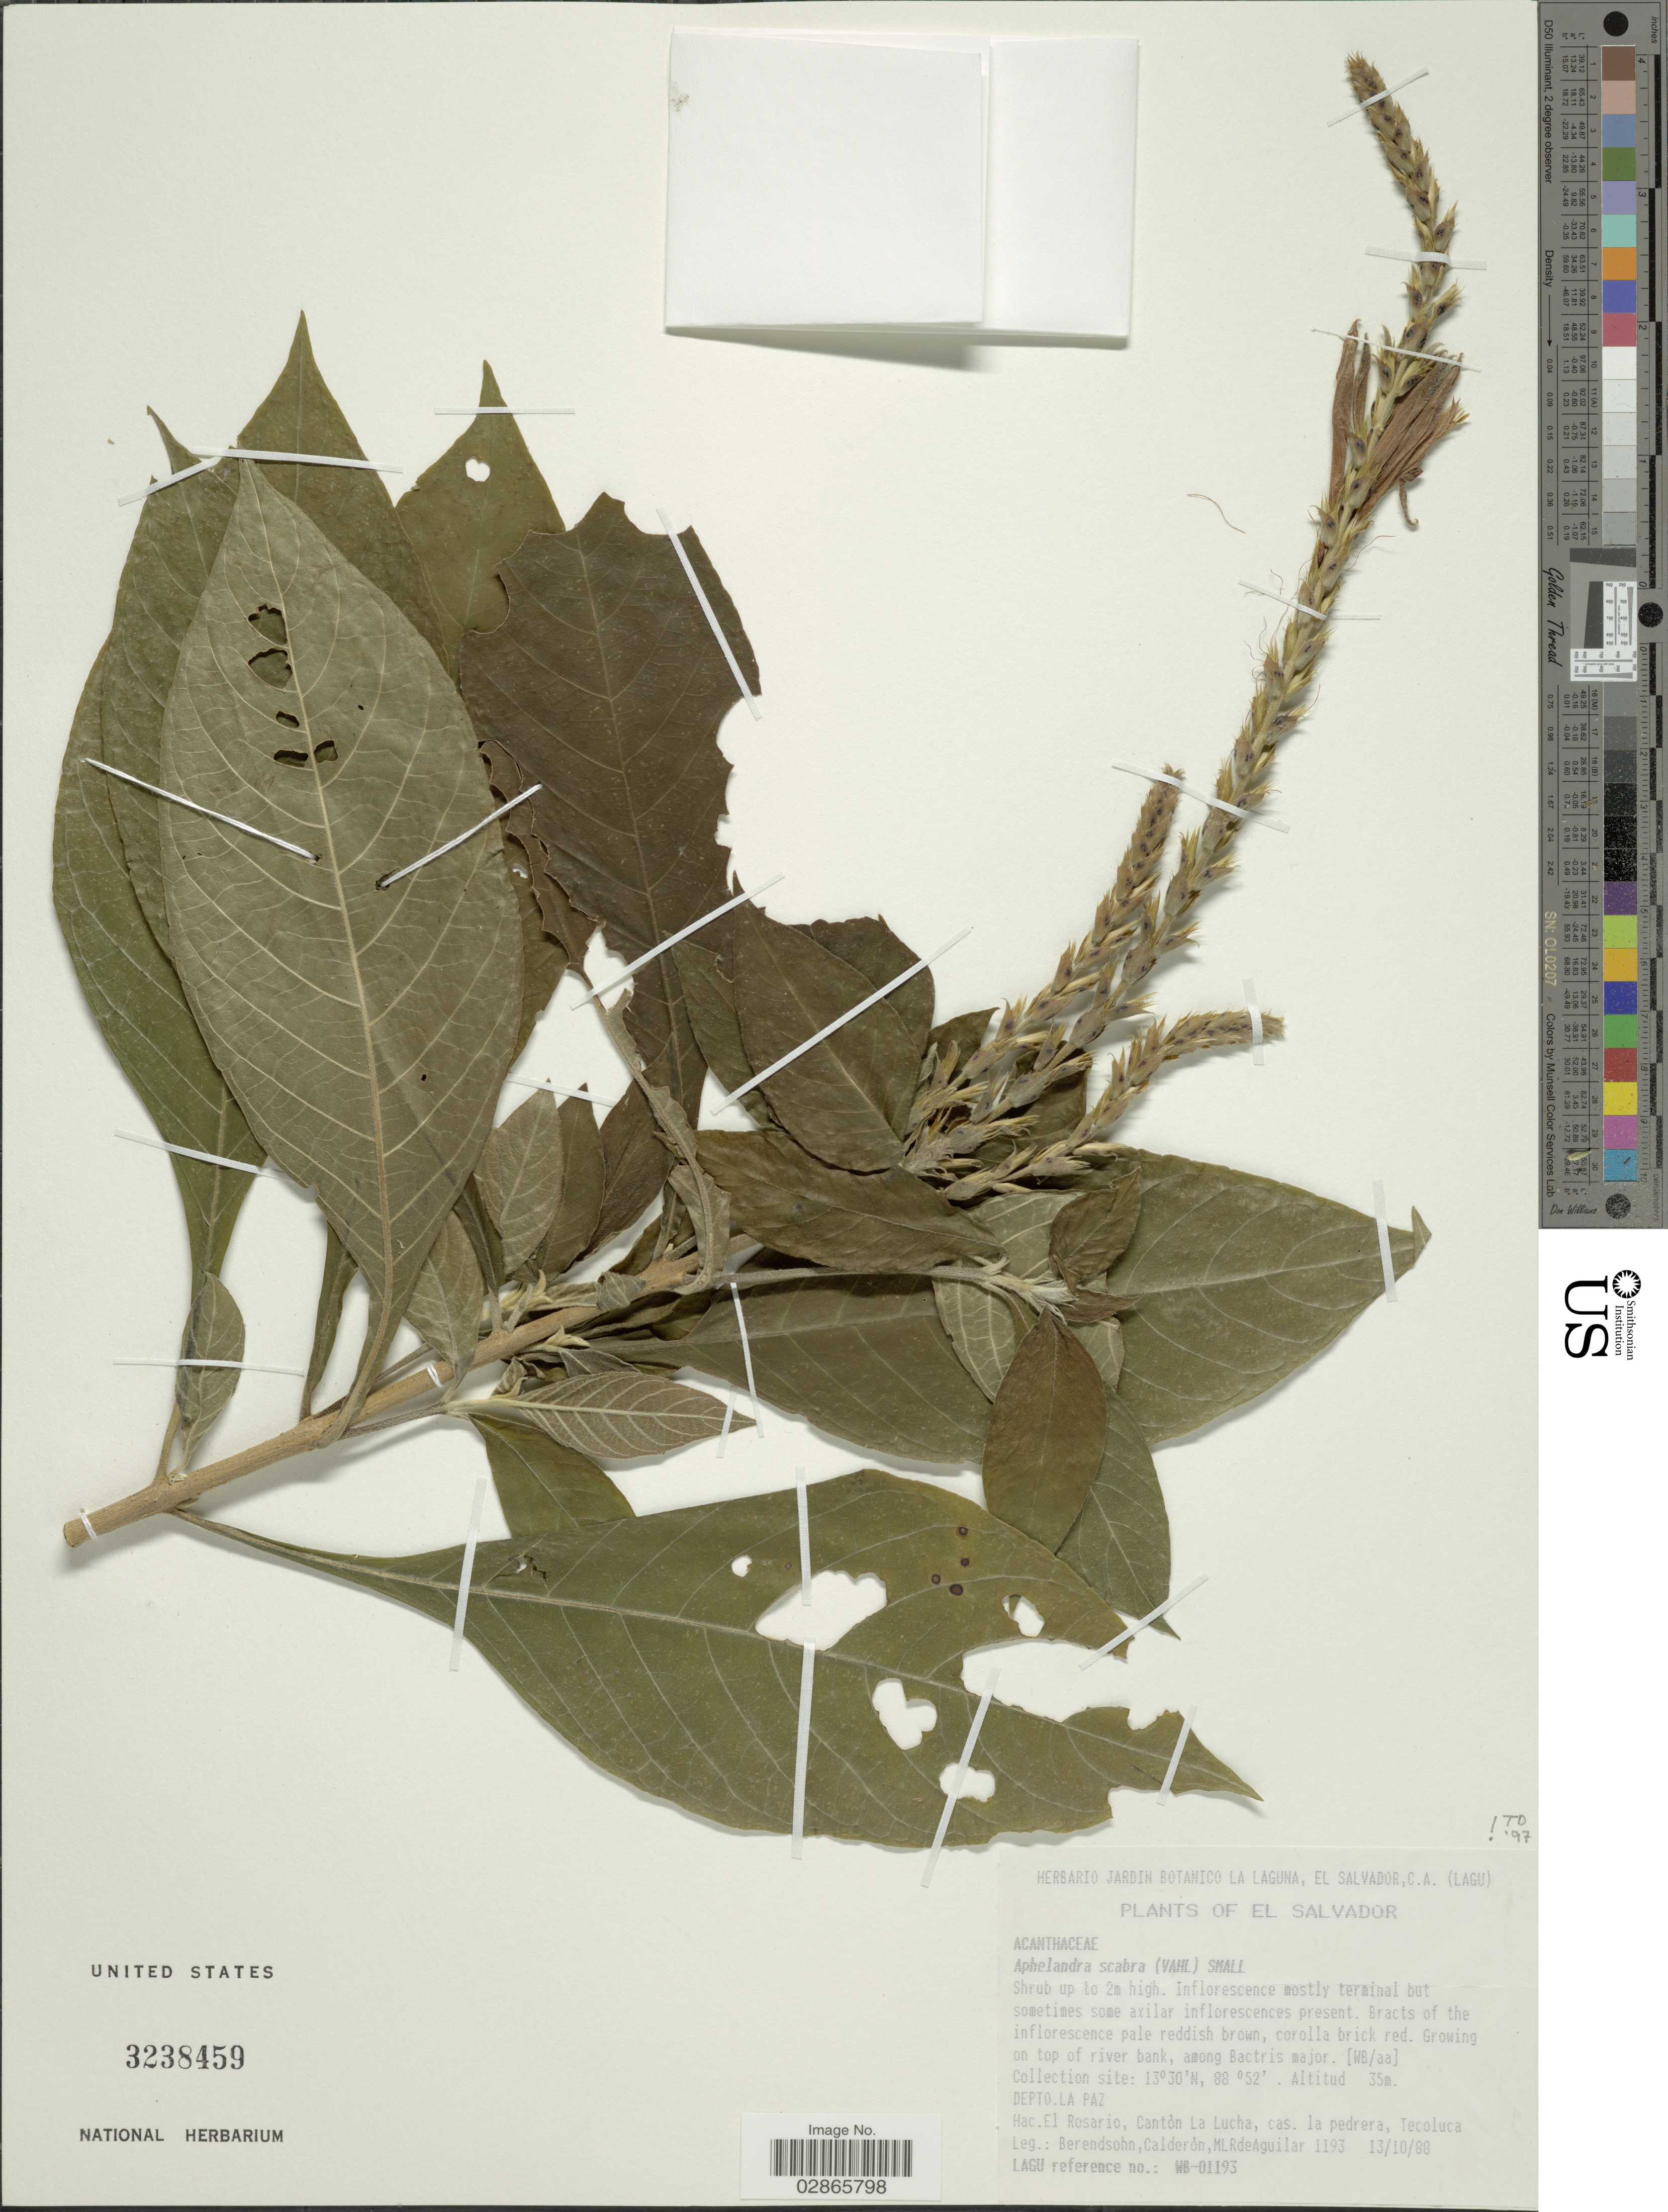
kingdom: Plantae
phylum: Tracheophyta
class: Magnoliopsida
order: Lamiales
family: Acanthaceae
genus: Aphelandra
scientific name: Aphelandra deppeana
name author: Schltdl. & Cham.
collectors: -. Berendsohn, Calderon, -- & M. L. Reyna de A.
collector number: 1193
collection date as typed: Transcribed d/m/y: 13/10/88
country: El Salvador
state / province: La Paz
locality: Depto. La Paz. Hac. El Rosario, Cantòn La Lucha, cas. la pedrera, Tecoluca.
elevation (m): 35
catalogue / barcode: US 3238459